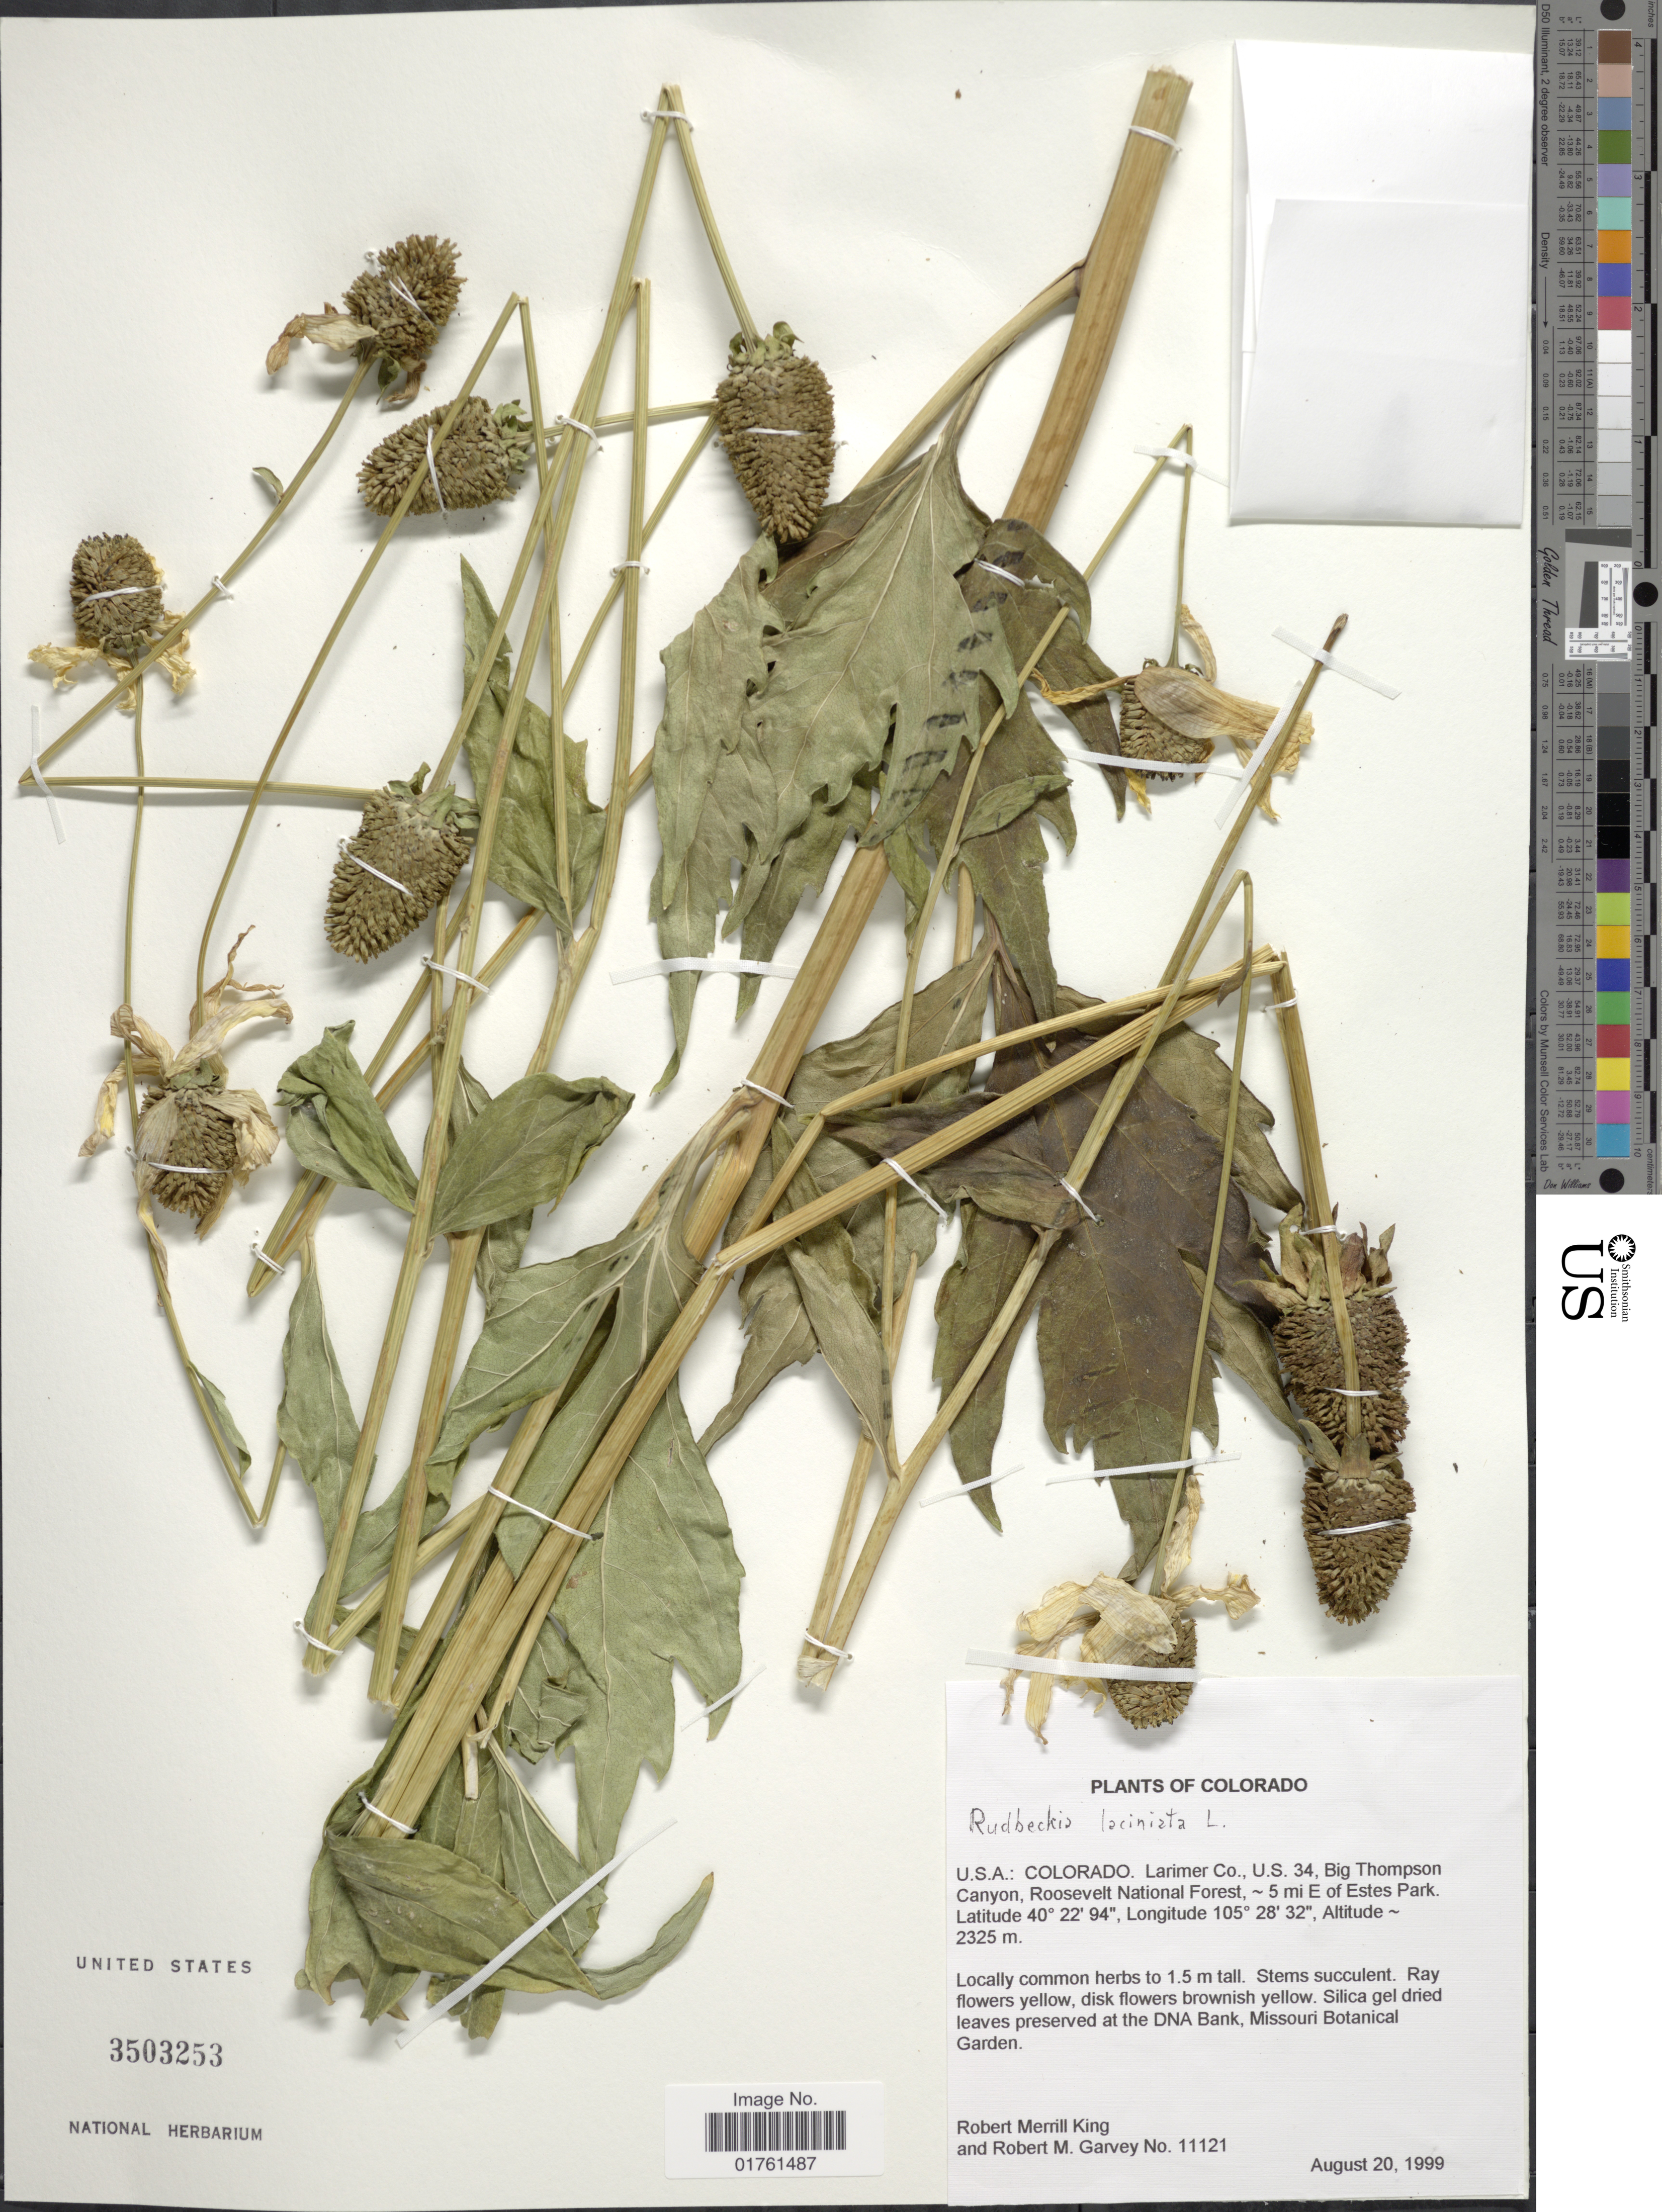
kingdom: Plantae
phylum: Tracheophyta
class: Magnoliopsida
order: Asterales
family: Asteraceae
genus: Rudbeckia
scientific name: Rudbeckia laciniata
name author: L.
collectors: R. M. King & R. Garvey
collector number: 11121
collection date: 1999-08-20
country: United States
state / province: Colorado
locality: Larimer Co., U.S. 34, Big Thompson Canyon, Roosevelt National Forest, 5 mi E of Estes Park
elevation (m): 2325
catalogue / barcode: US 3503253